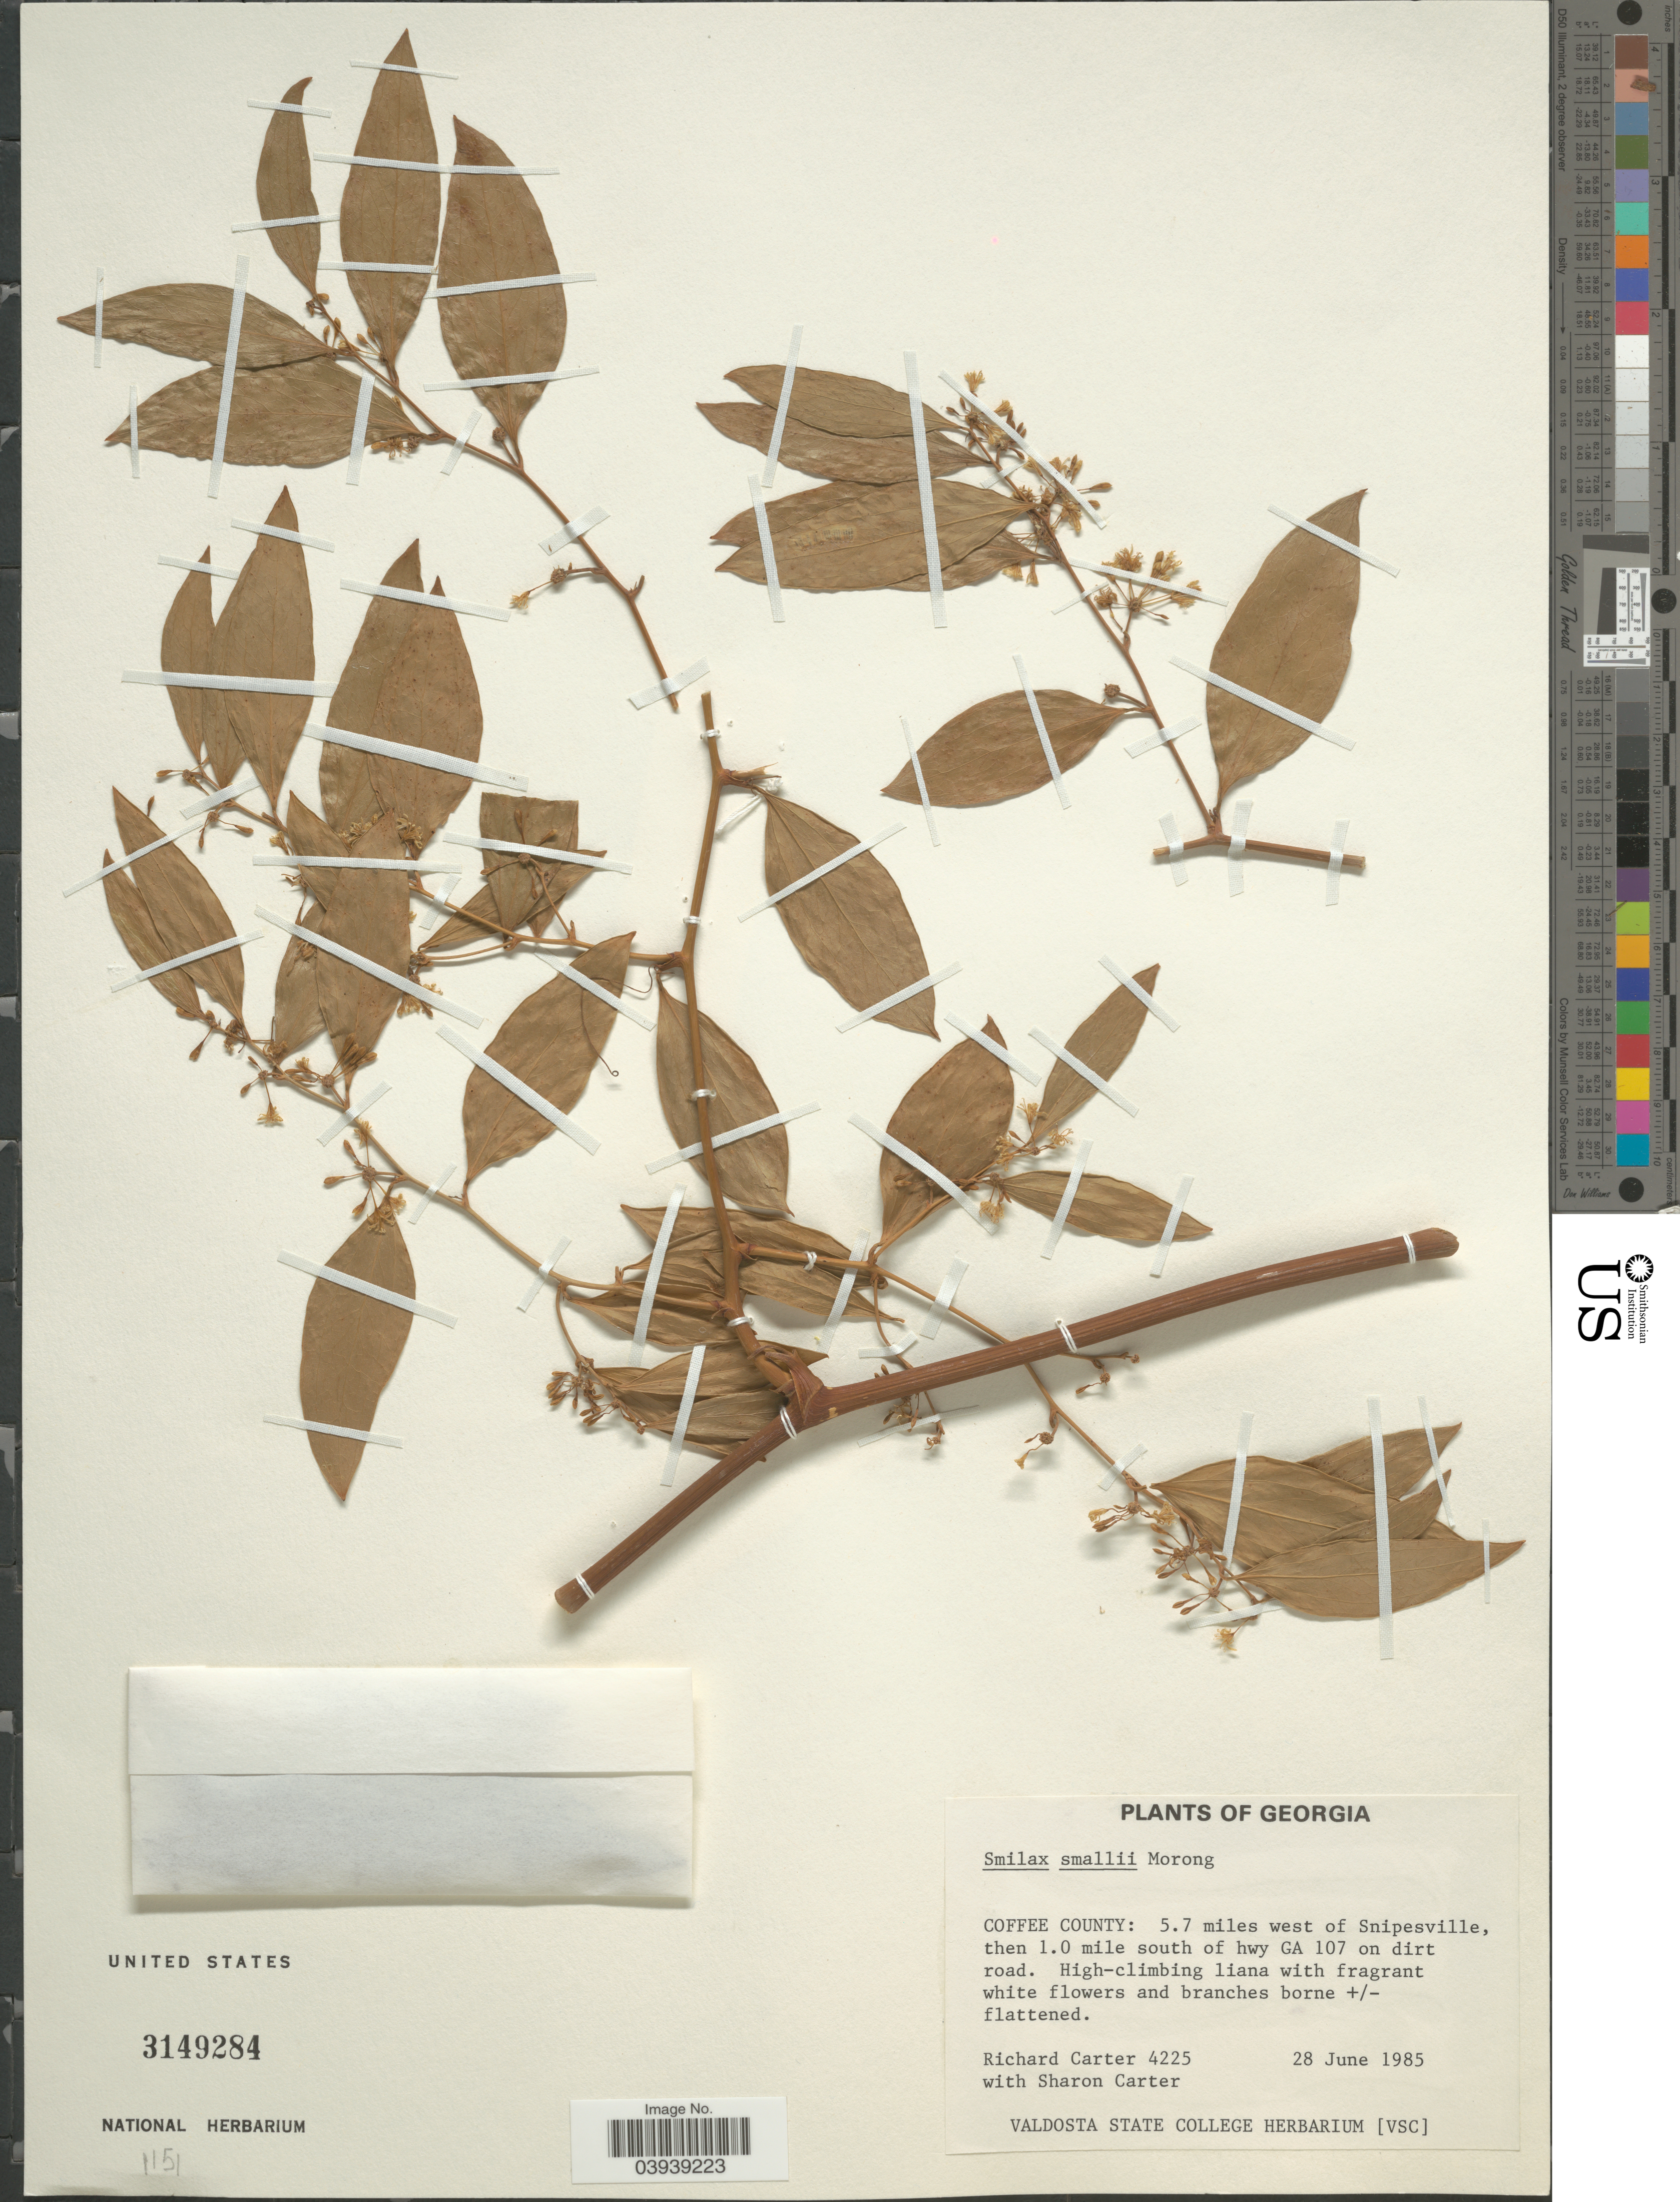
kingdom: Plantae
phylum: Tracheophyta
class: Liliopsida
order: Liliales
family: Smilacaceae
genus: Smilax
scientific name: Smilax smallii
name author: Morong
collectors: R. Carter & S. Carter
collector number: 4225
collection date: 1985-06-28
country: United States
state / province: Georgia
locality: Coffee County: 5.7 miles west of Snipesville, then 1.0 mile south of hwy GA 107 on dirt road.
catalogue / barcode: US 3149284